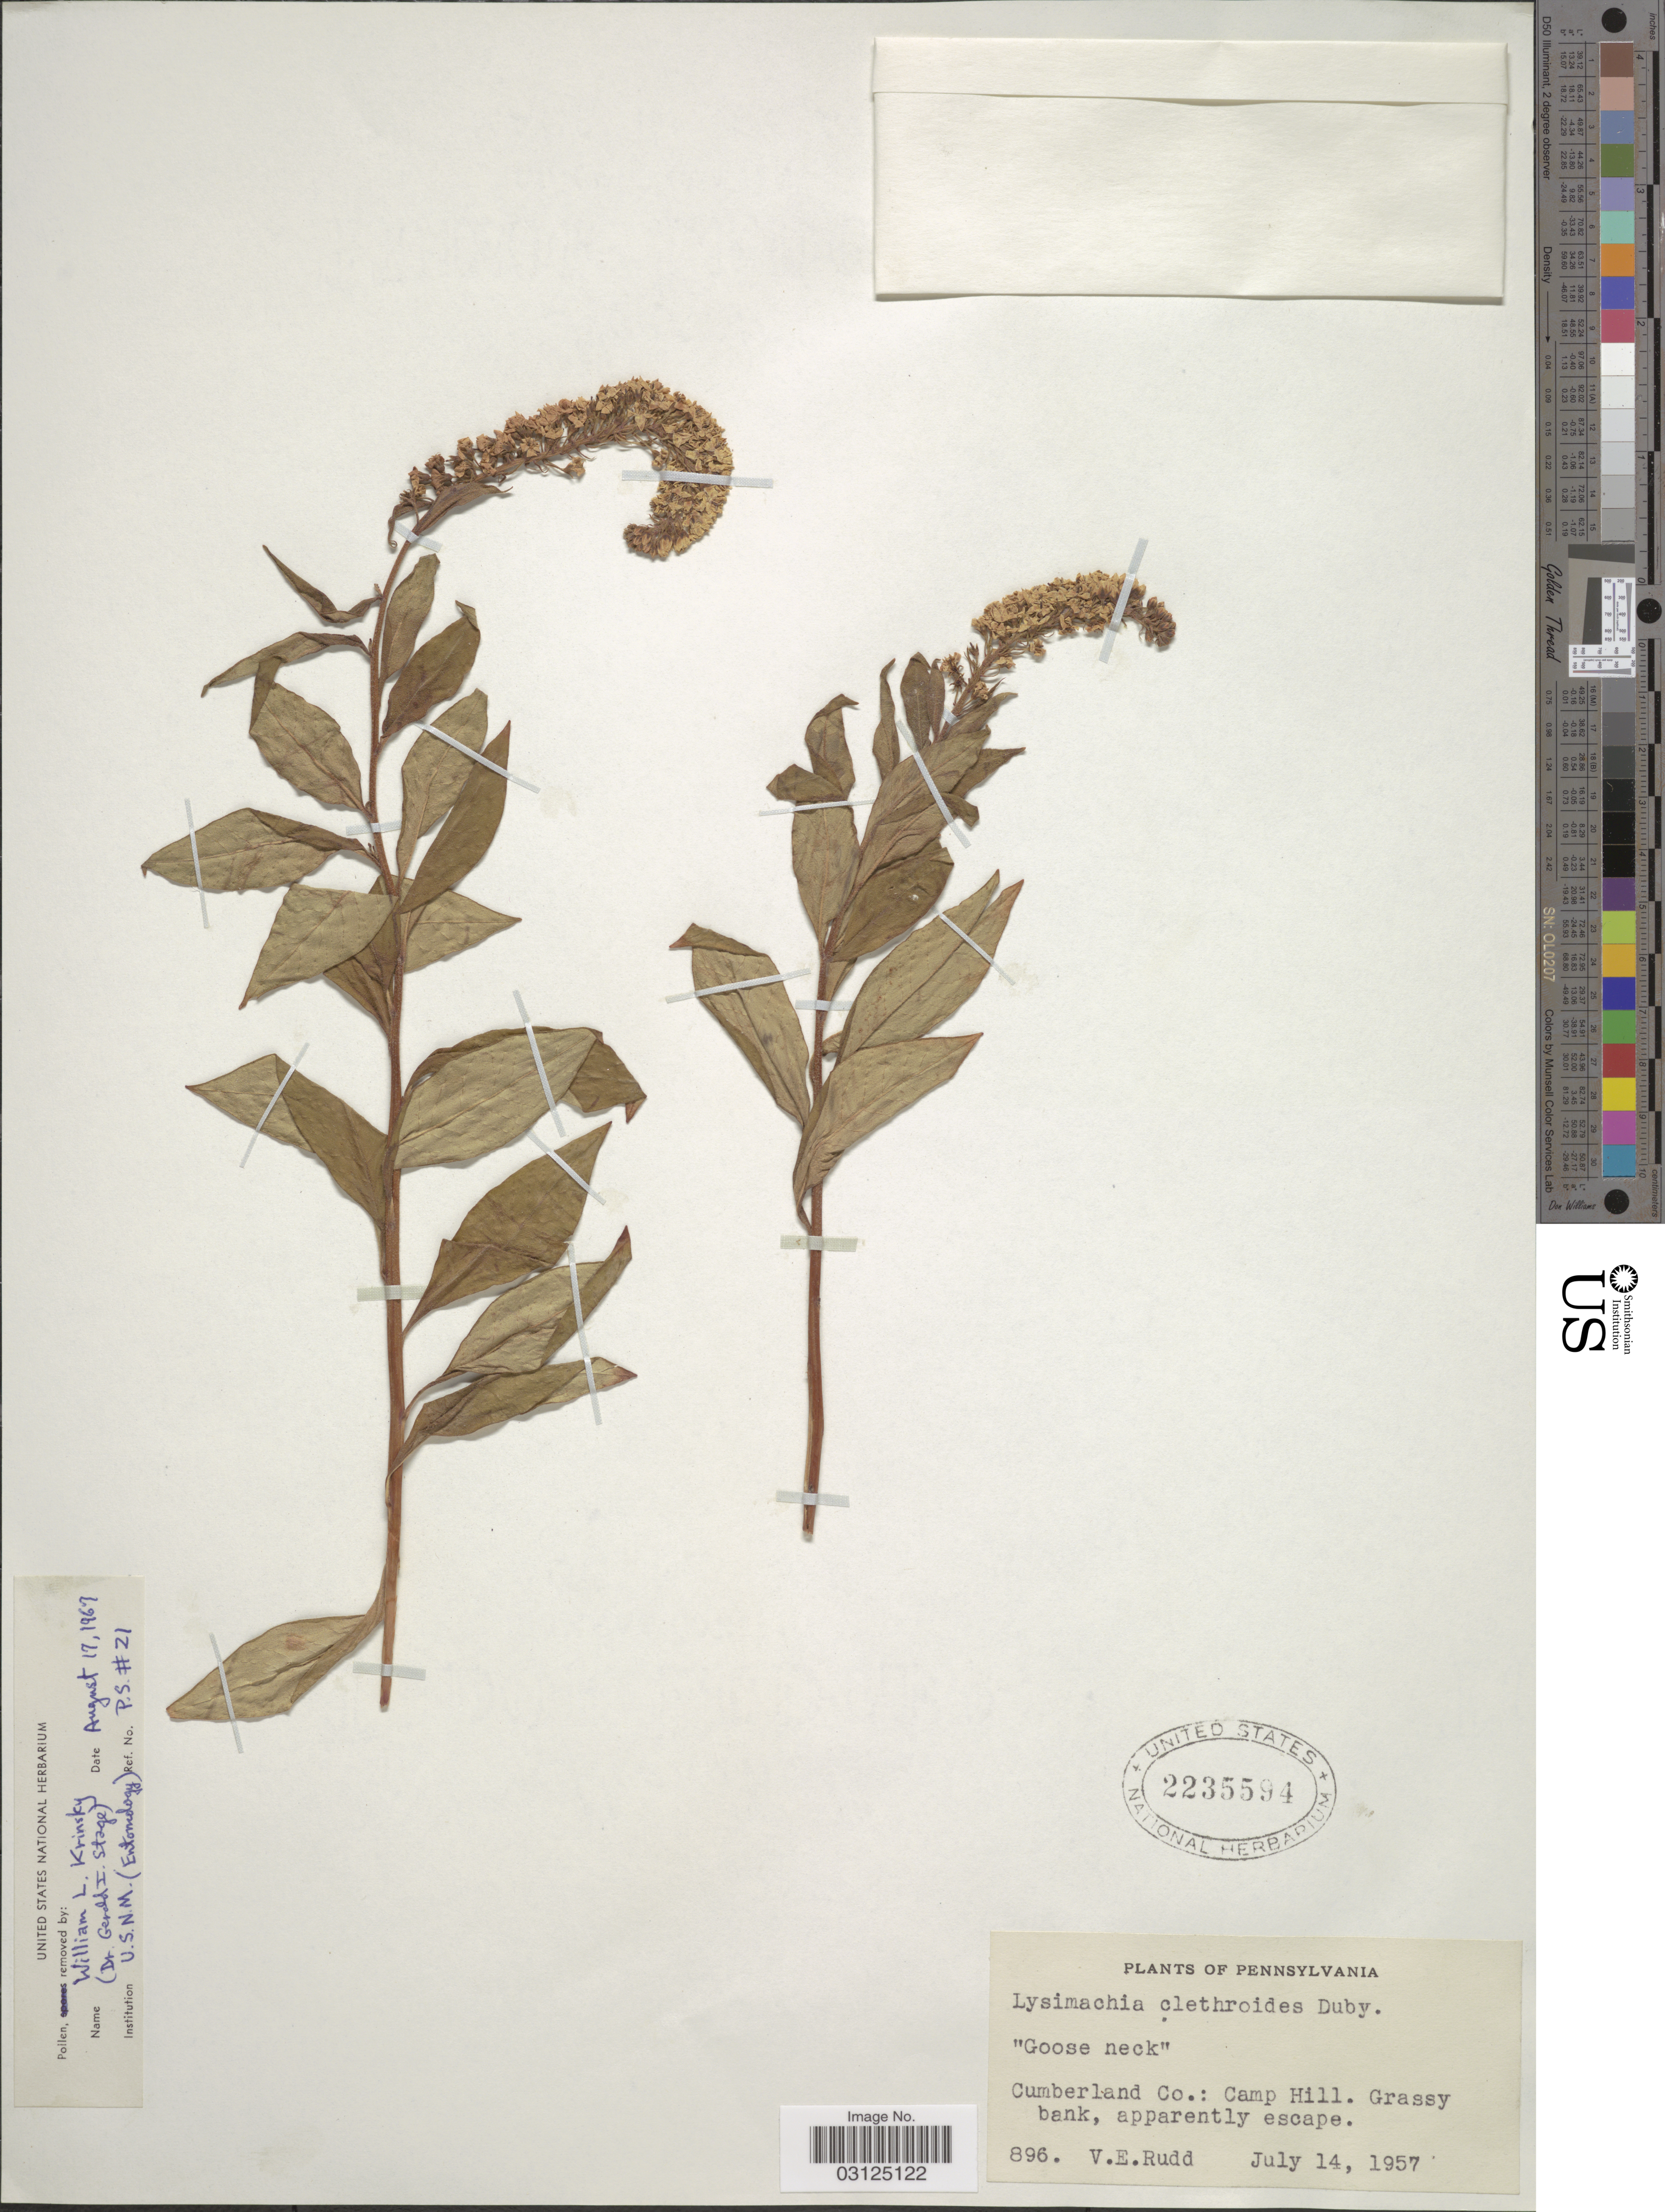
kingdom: Plantae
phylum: Tracheophyta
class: Magnoliopsida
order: Ericales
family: Primulaceae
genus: Lysimachia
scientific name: Lysimachia clethroides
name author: Duby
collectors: V. E. Rudd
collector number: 896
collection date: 1957-07-14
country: United States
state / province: Pennsylvania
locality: Cumberland Co.: Camp Hill.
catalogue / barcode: US 2235594